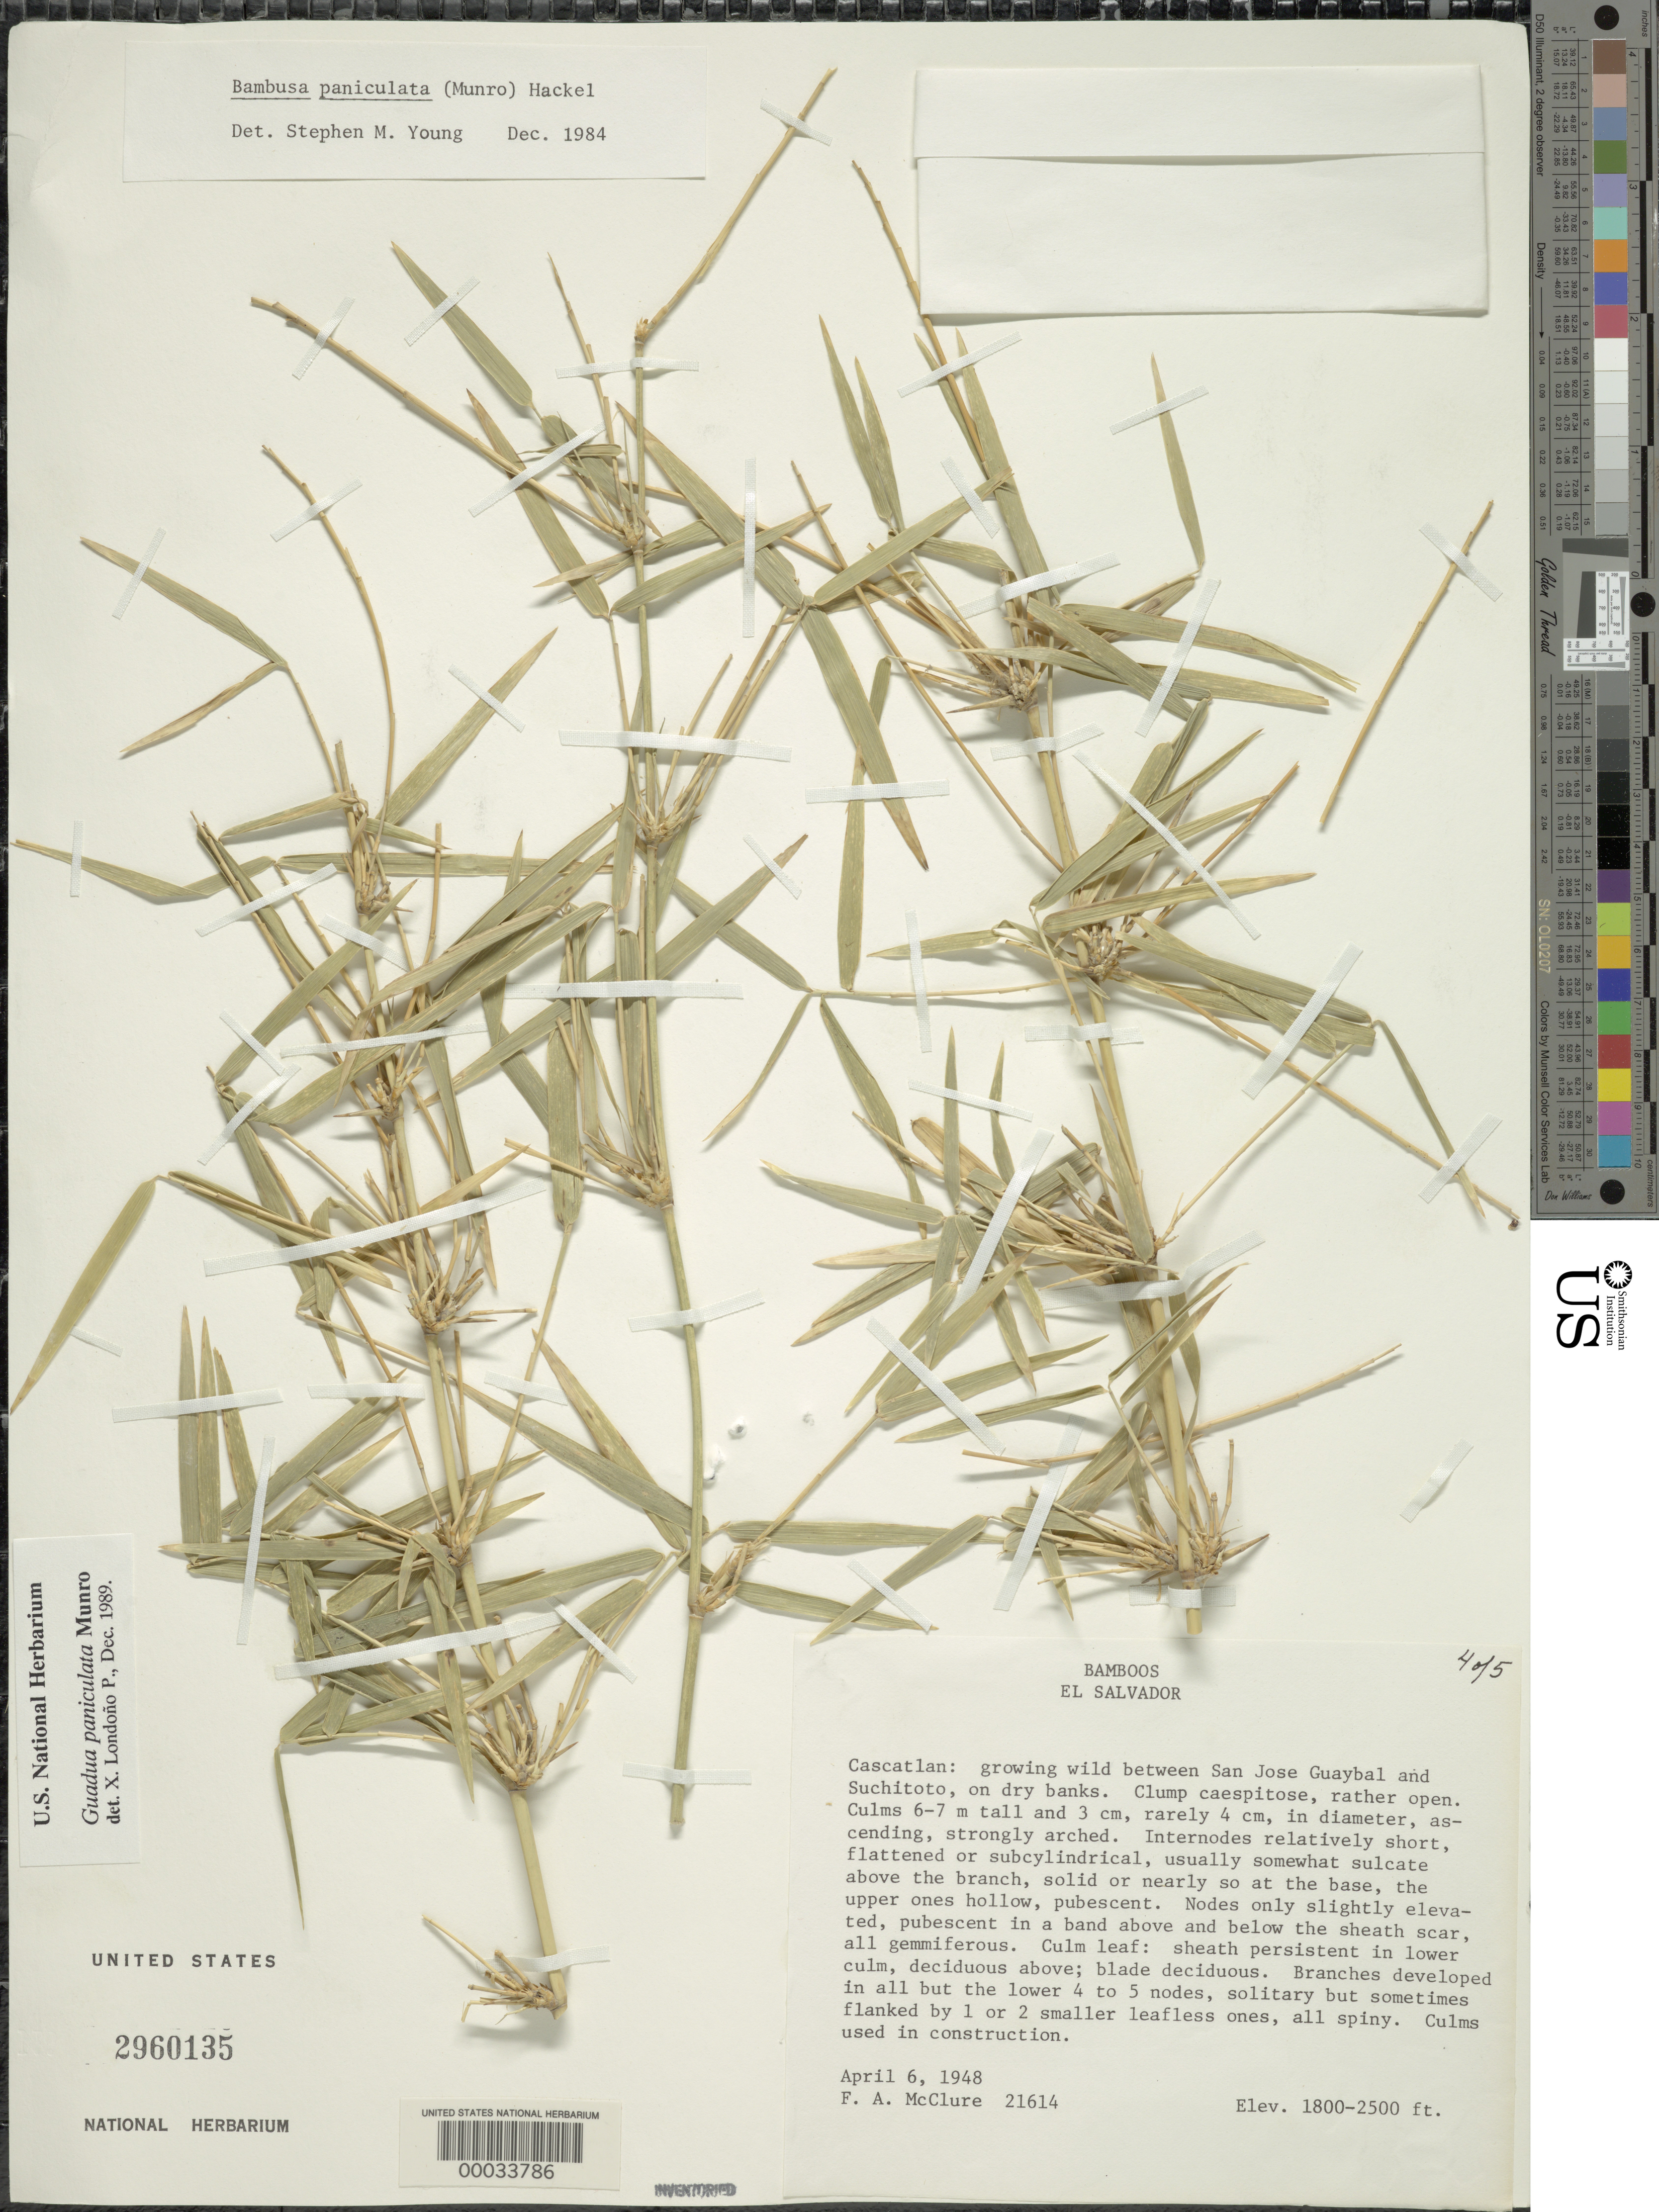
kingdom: Plantae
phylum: Tracheophyta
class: Liliopsida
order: Poales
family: Poaceae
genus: Guadua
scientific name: Guadua refracta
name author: Munro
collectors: F. A. McClure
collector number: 21614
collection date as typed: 06 Apr 1948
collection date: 1948-04-06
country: El Salvador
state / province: Cuscatlán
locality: San Jose Guaybal, Suchitoto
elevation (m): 549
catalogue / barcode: US 2960135